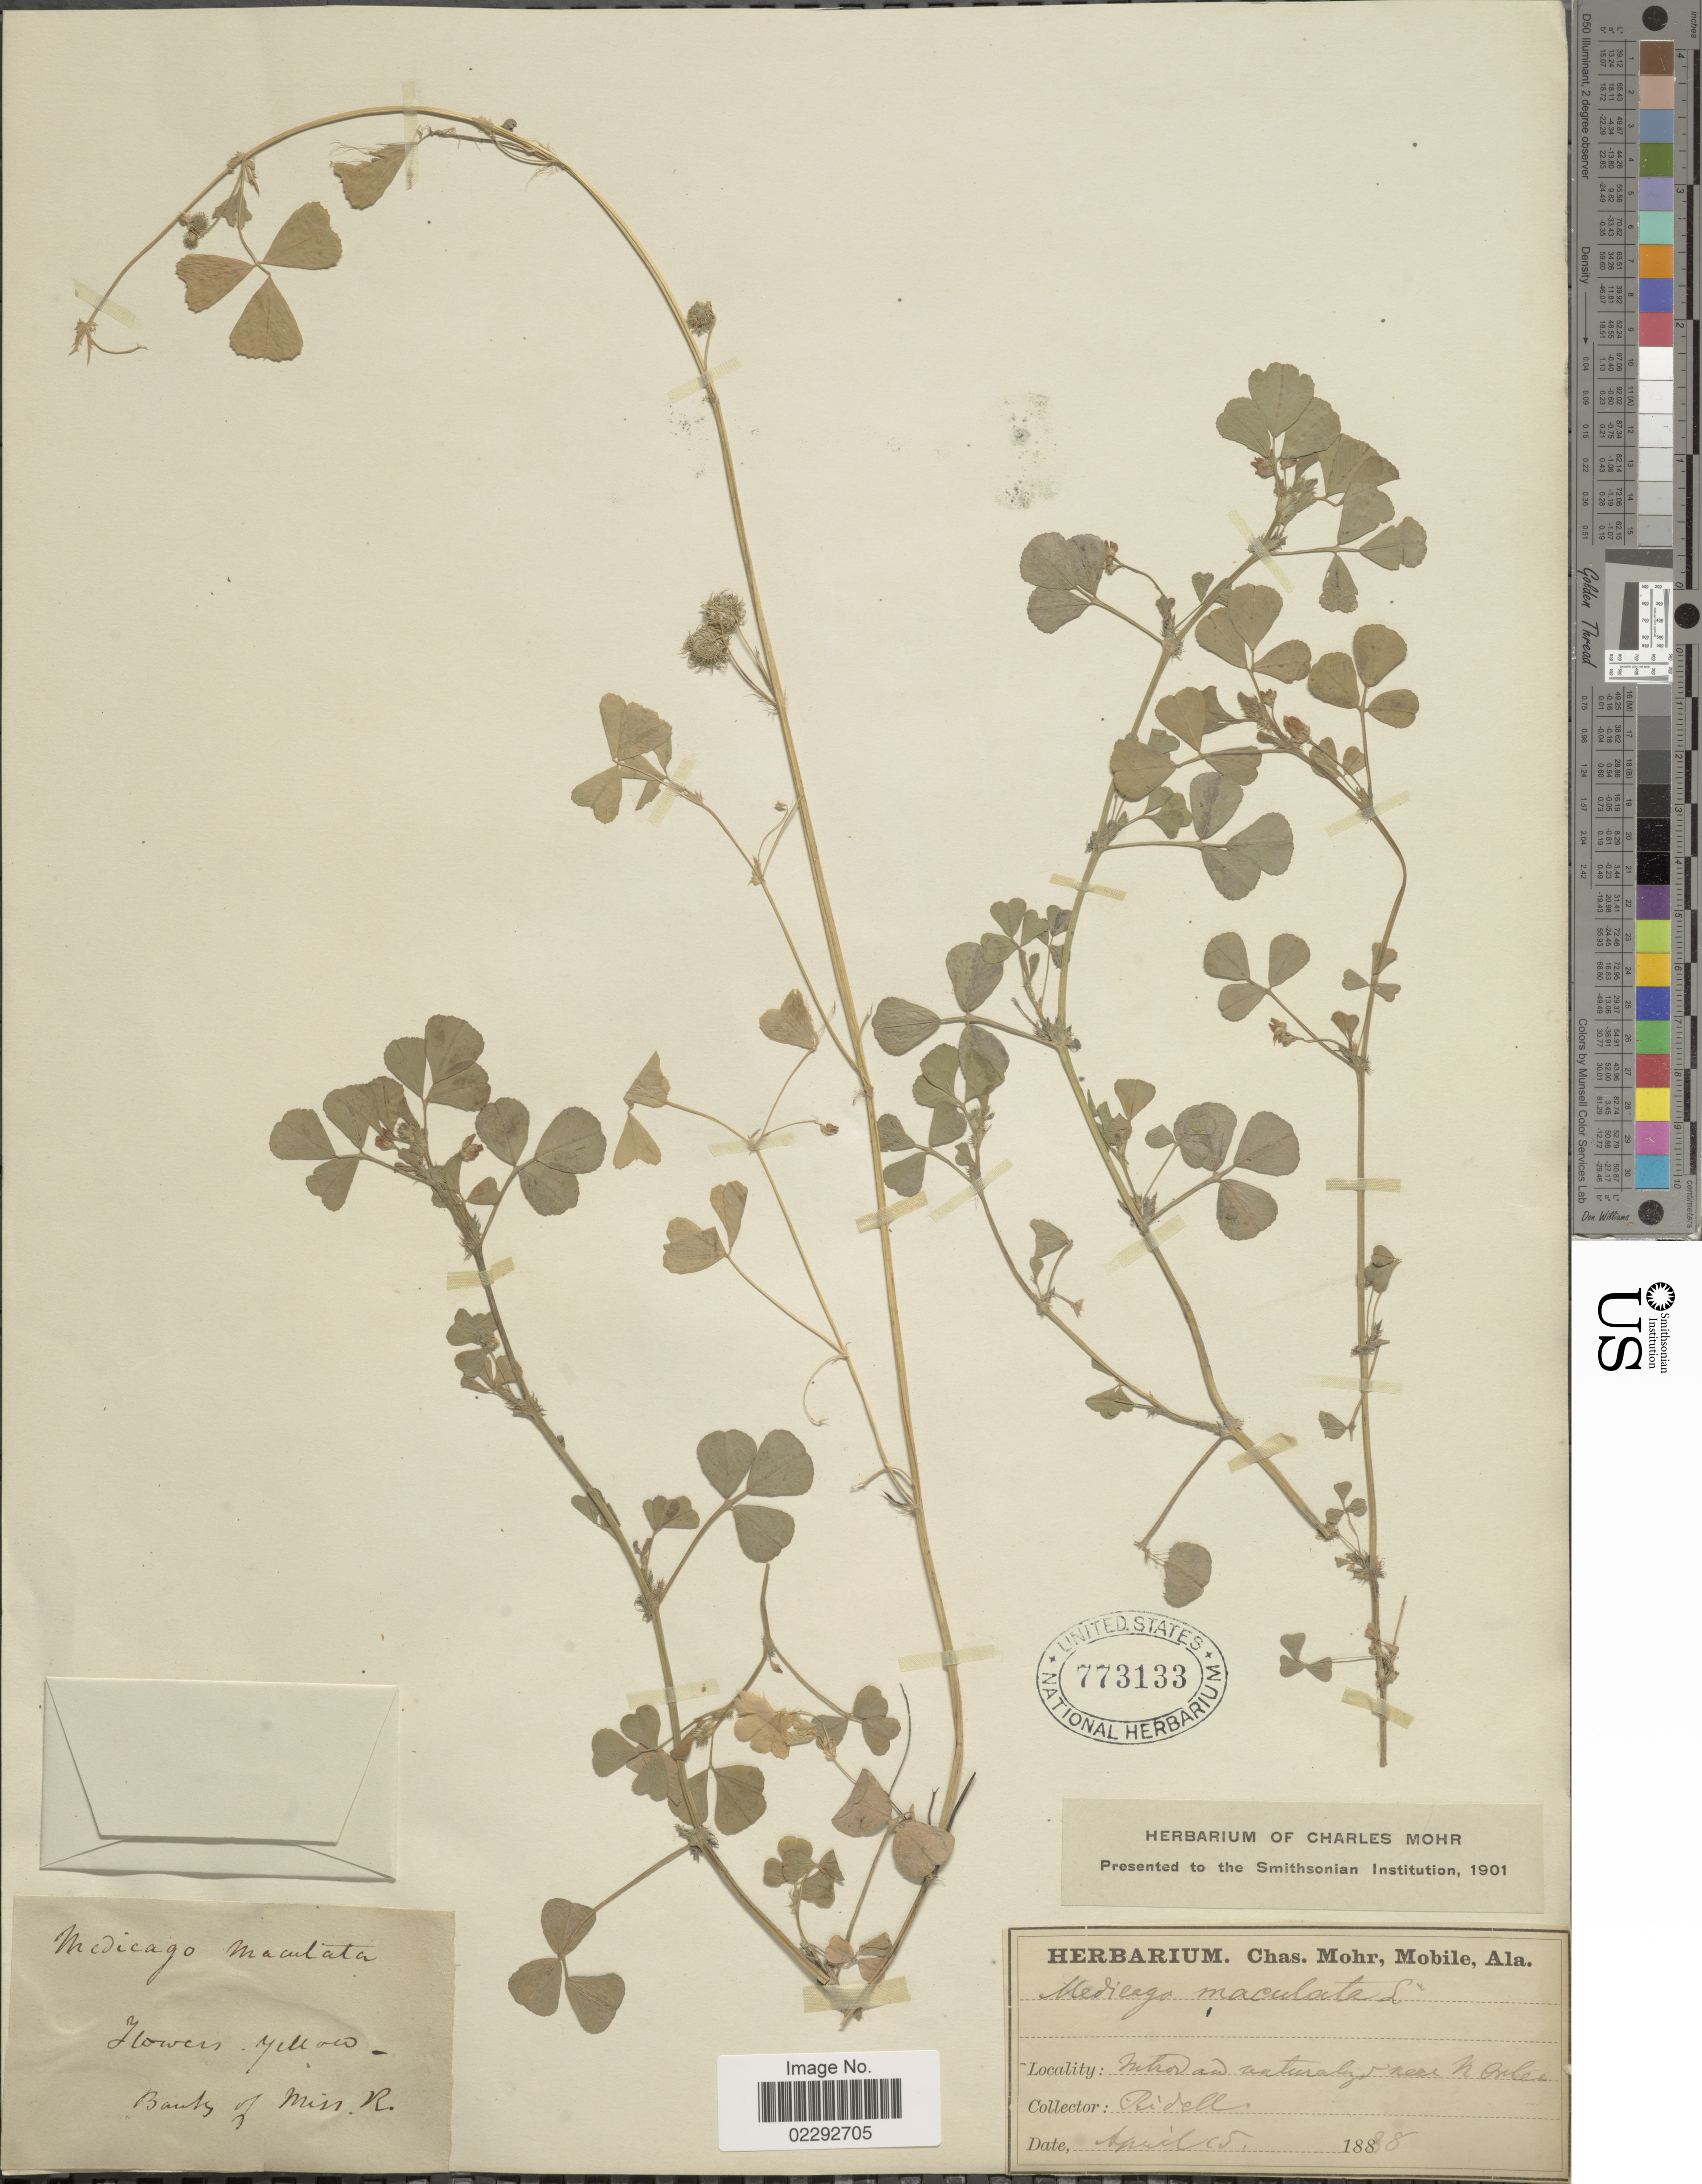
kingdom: Plantae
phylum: Tracheophyta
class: Magnoliopsida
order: Fabales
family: Fabaceae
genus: Medicago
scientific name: Medicago arabica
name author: (L.) Huds.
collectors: -. Ridell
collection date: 1888-04-15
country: United States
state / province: Louisiana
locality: Introd and naturalys near N Orleans Banks of Miss. R.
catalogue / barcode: US 773133